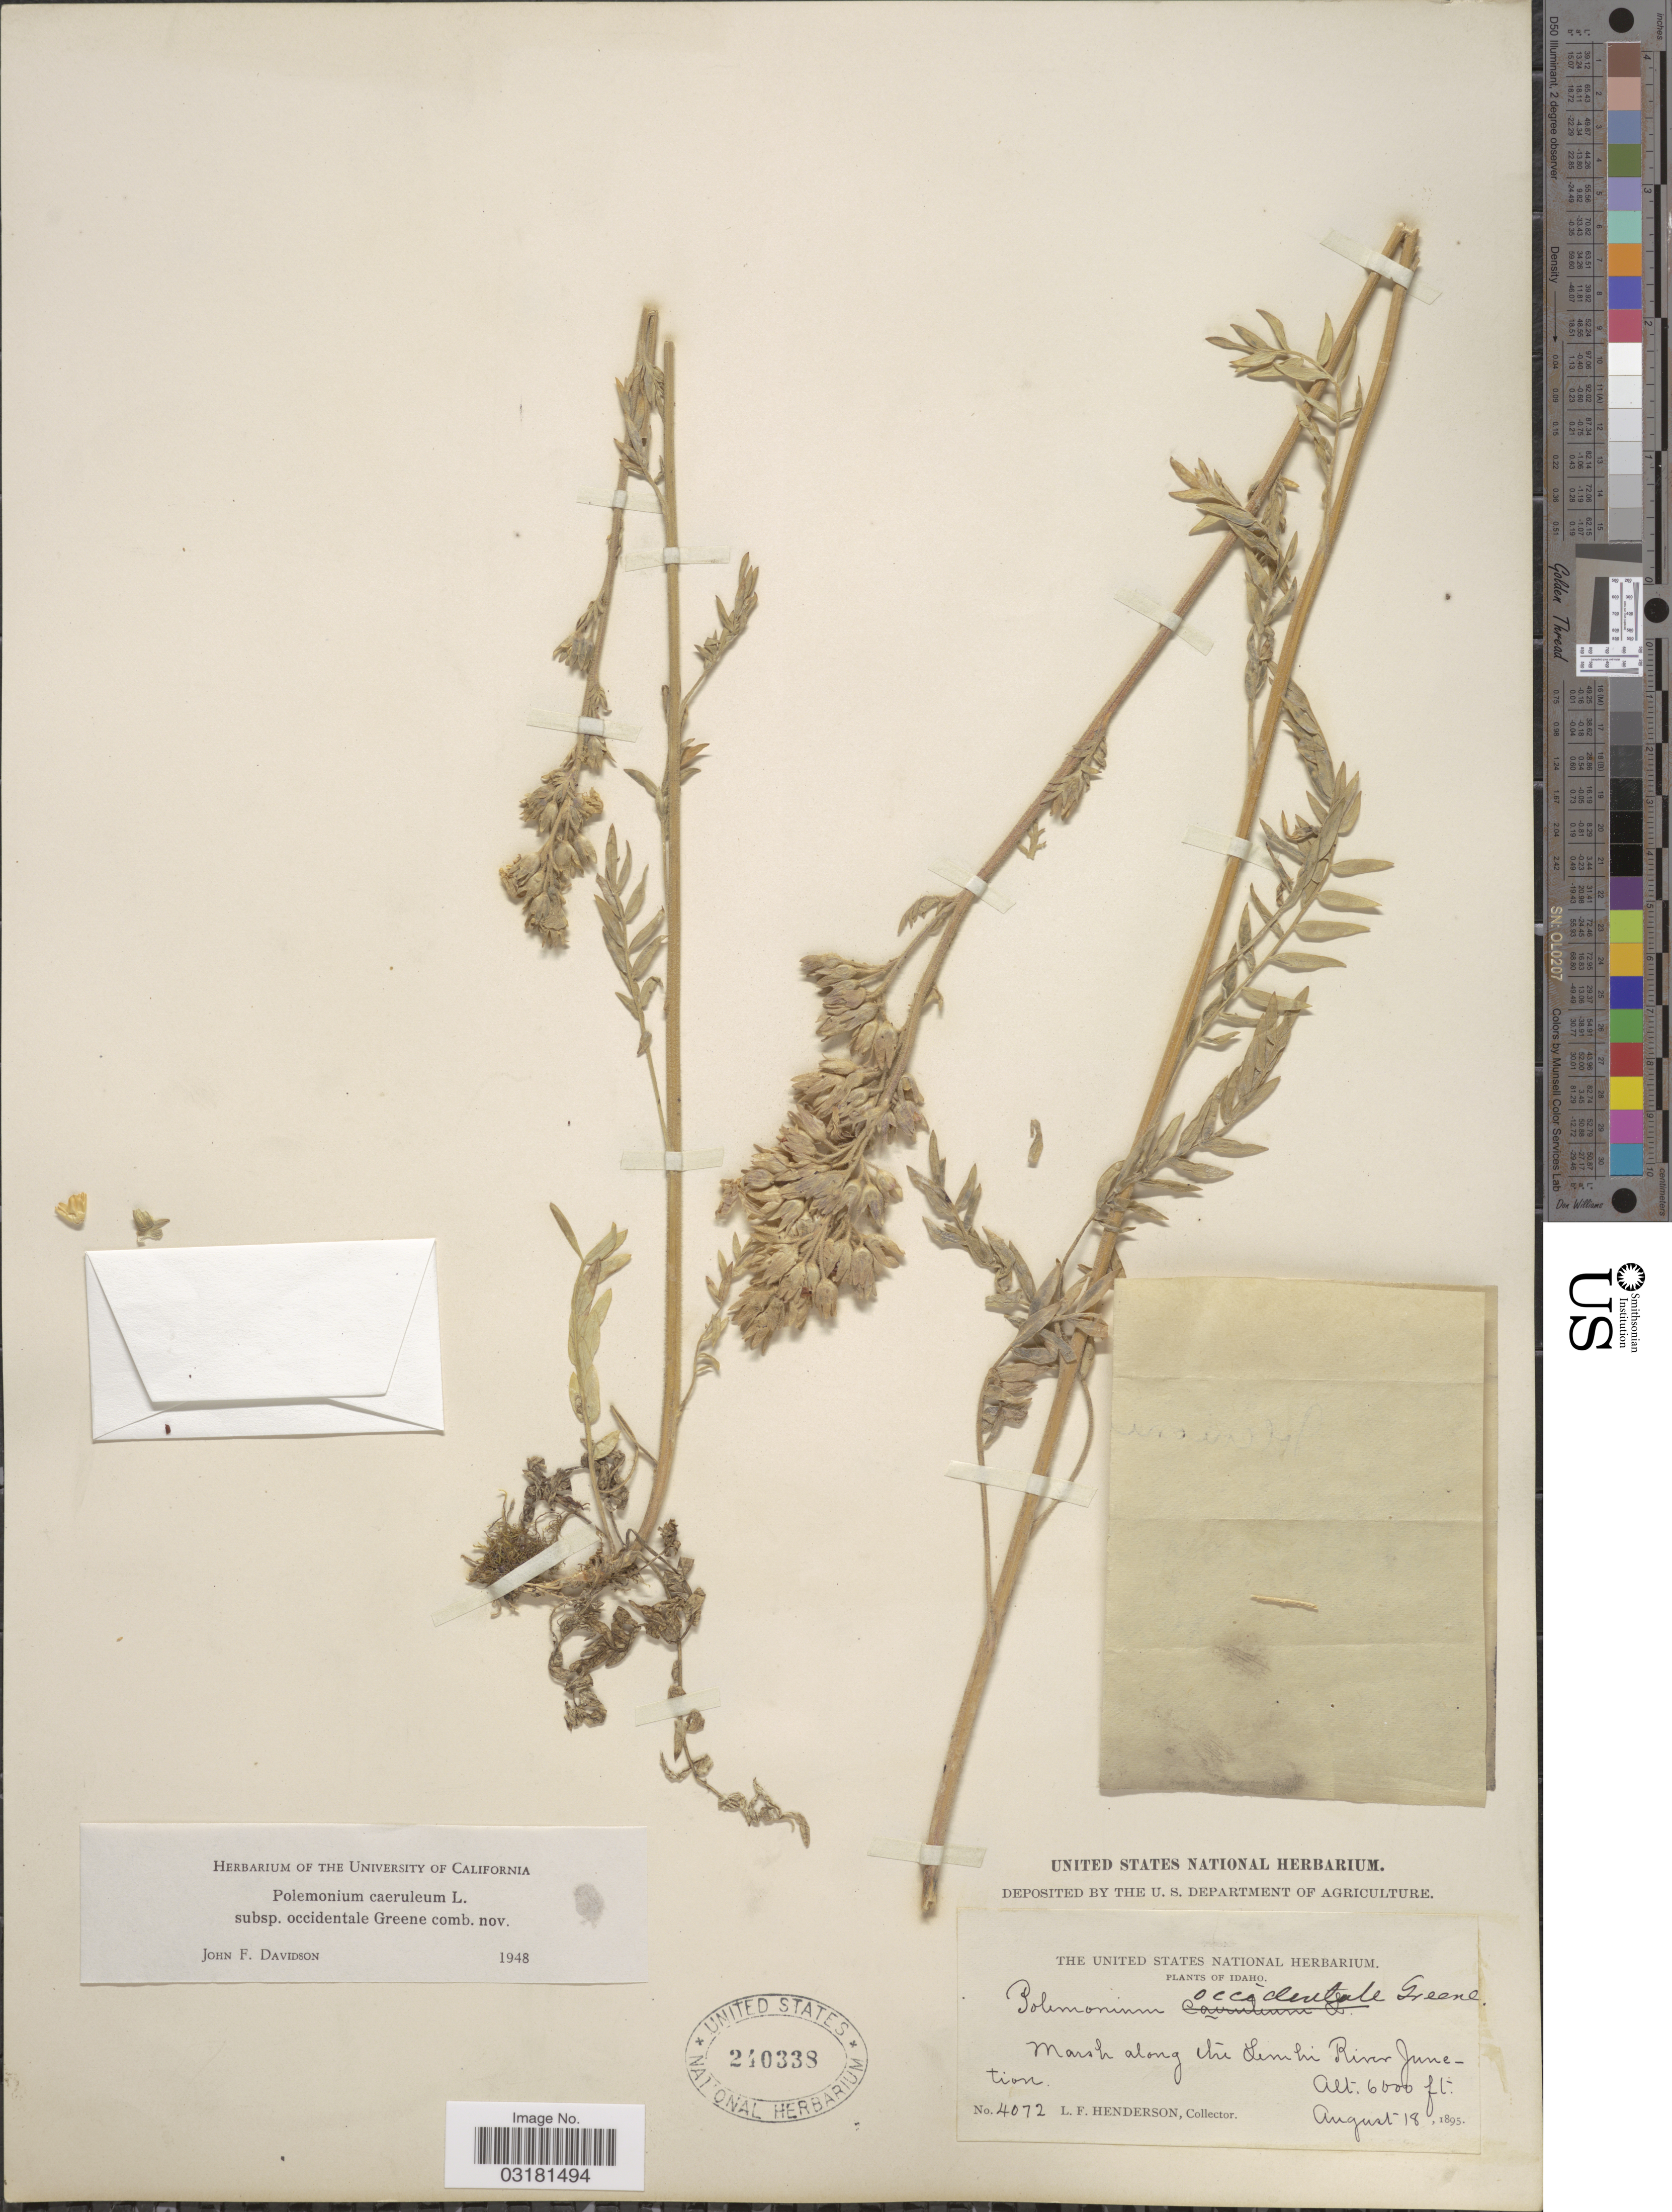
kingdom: Plantae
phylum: Tracheophyta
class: Magnoliopsida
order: Ericales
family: Polemoniaceae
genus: Polemonium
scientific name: Polemonium occidentale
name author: Greene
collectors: L. Henderson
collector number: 4072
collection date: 1895-08-18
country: United States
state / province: Idaho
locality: Marsh along the Lemhi River Junction.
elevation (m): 1829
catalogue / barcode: US 240338